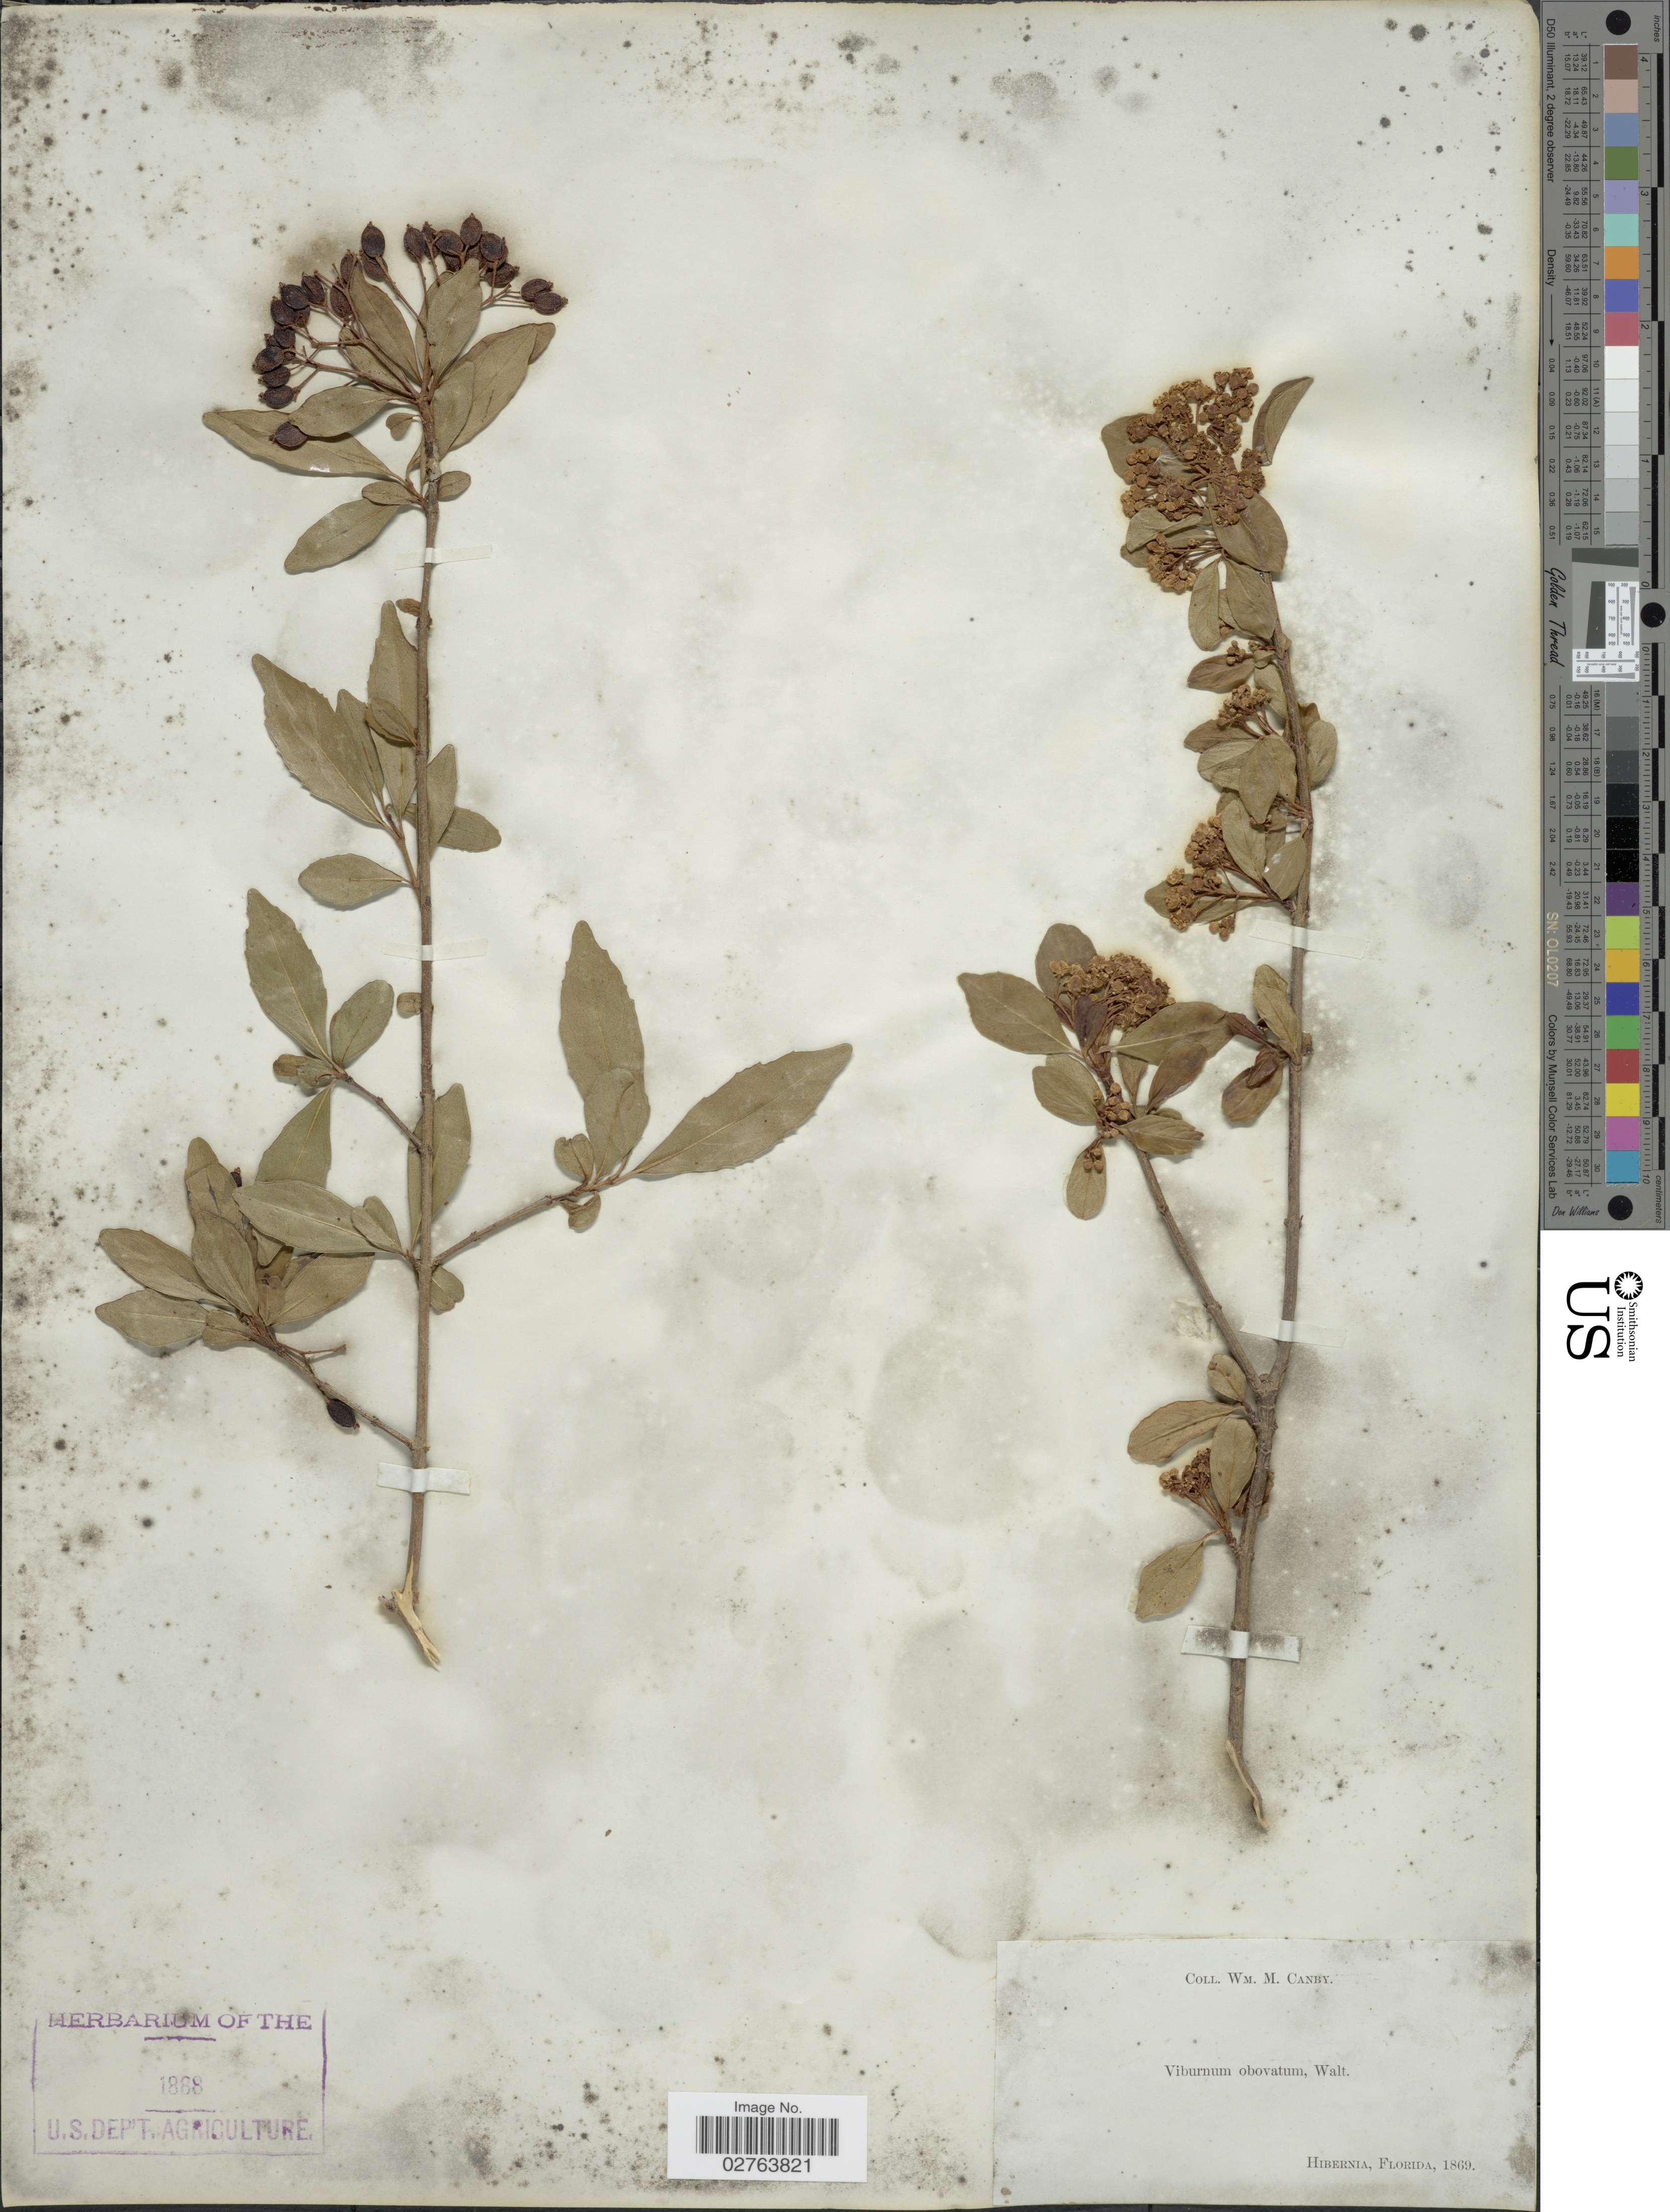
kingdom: Plantae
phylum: Tracheophyta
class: Magnoliopsida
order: Dipsacales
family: Viburnaceae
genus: Viburnum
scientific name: Viburnum obovatum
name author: Walter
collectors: W. M. Canby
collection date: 1869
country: United States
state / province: Florida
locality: Hibernia